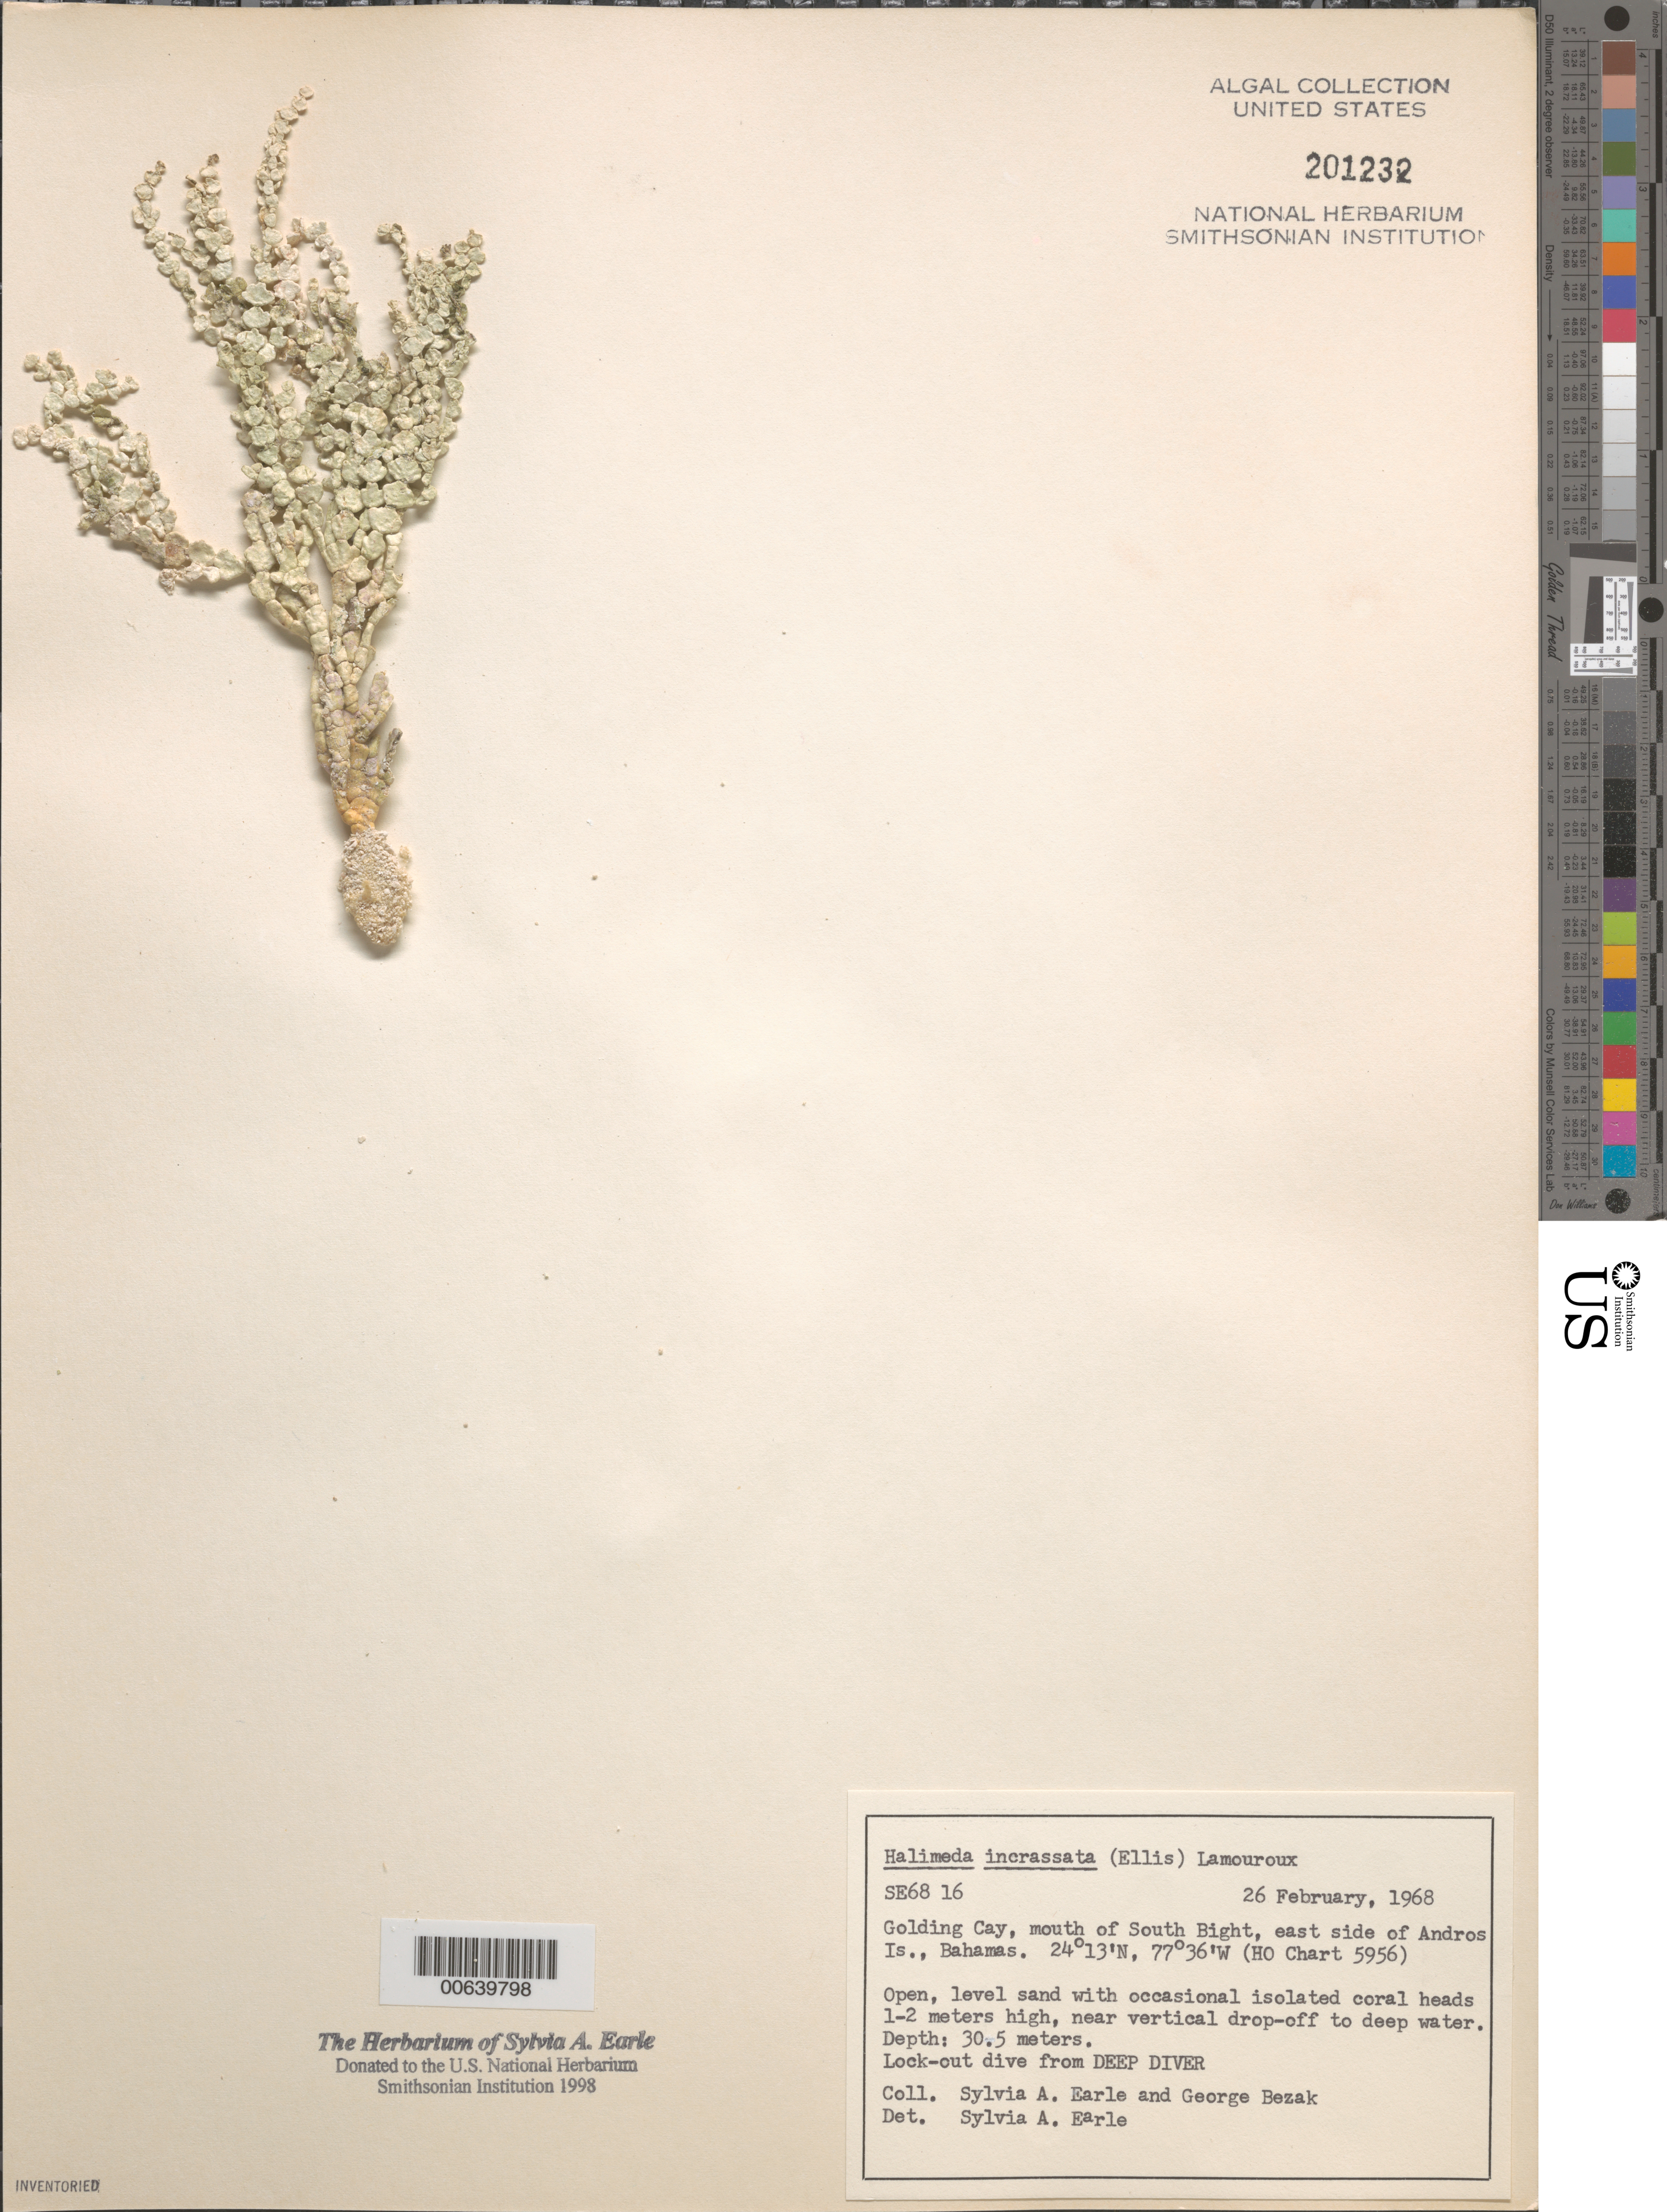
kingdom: Plantae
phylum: Chlorophyta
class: Ulvophyceae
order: Bryopsidales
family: Halimedaceae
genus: Halimeda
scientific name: Halimeda incrassata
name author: (J. Ellis) J.V.Lamouroux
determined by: Earle, S. A.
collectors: S. A. Earle & G. Bezak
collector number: Se 6816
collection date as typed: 26 Feb 1968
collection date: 1968-02-26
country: Bahamas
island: Golding Cay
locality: South Bight mouth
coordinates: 24 13' N, 77 36' W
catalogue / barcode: US 201232